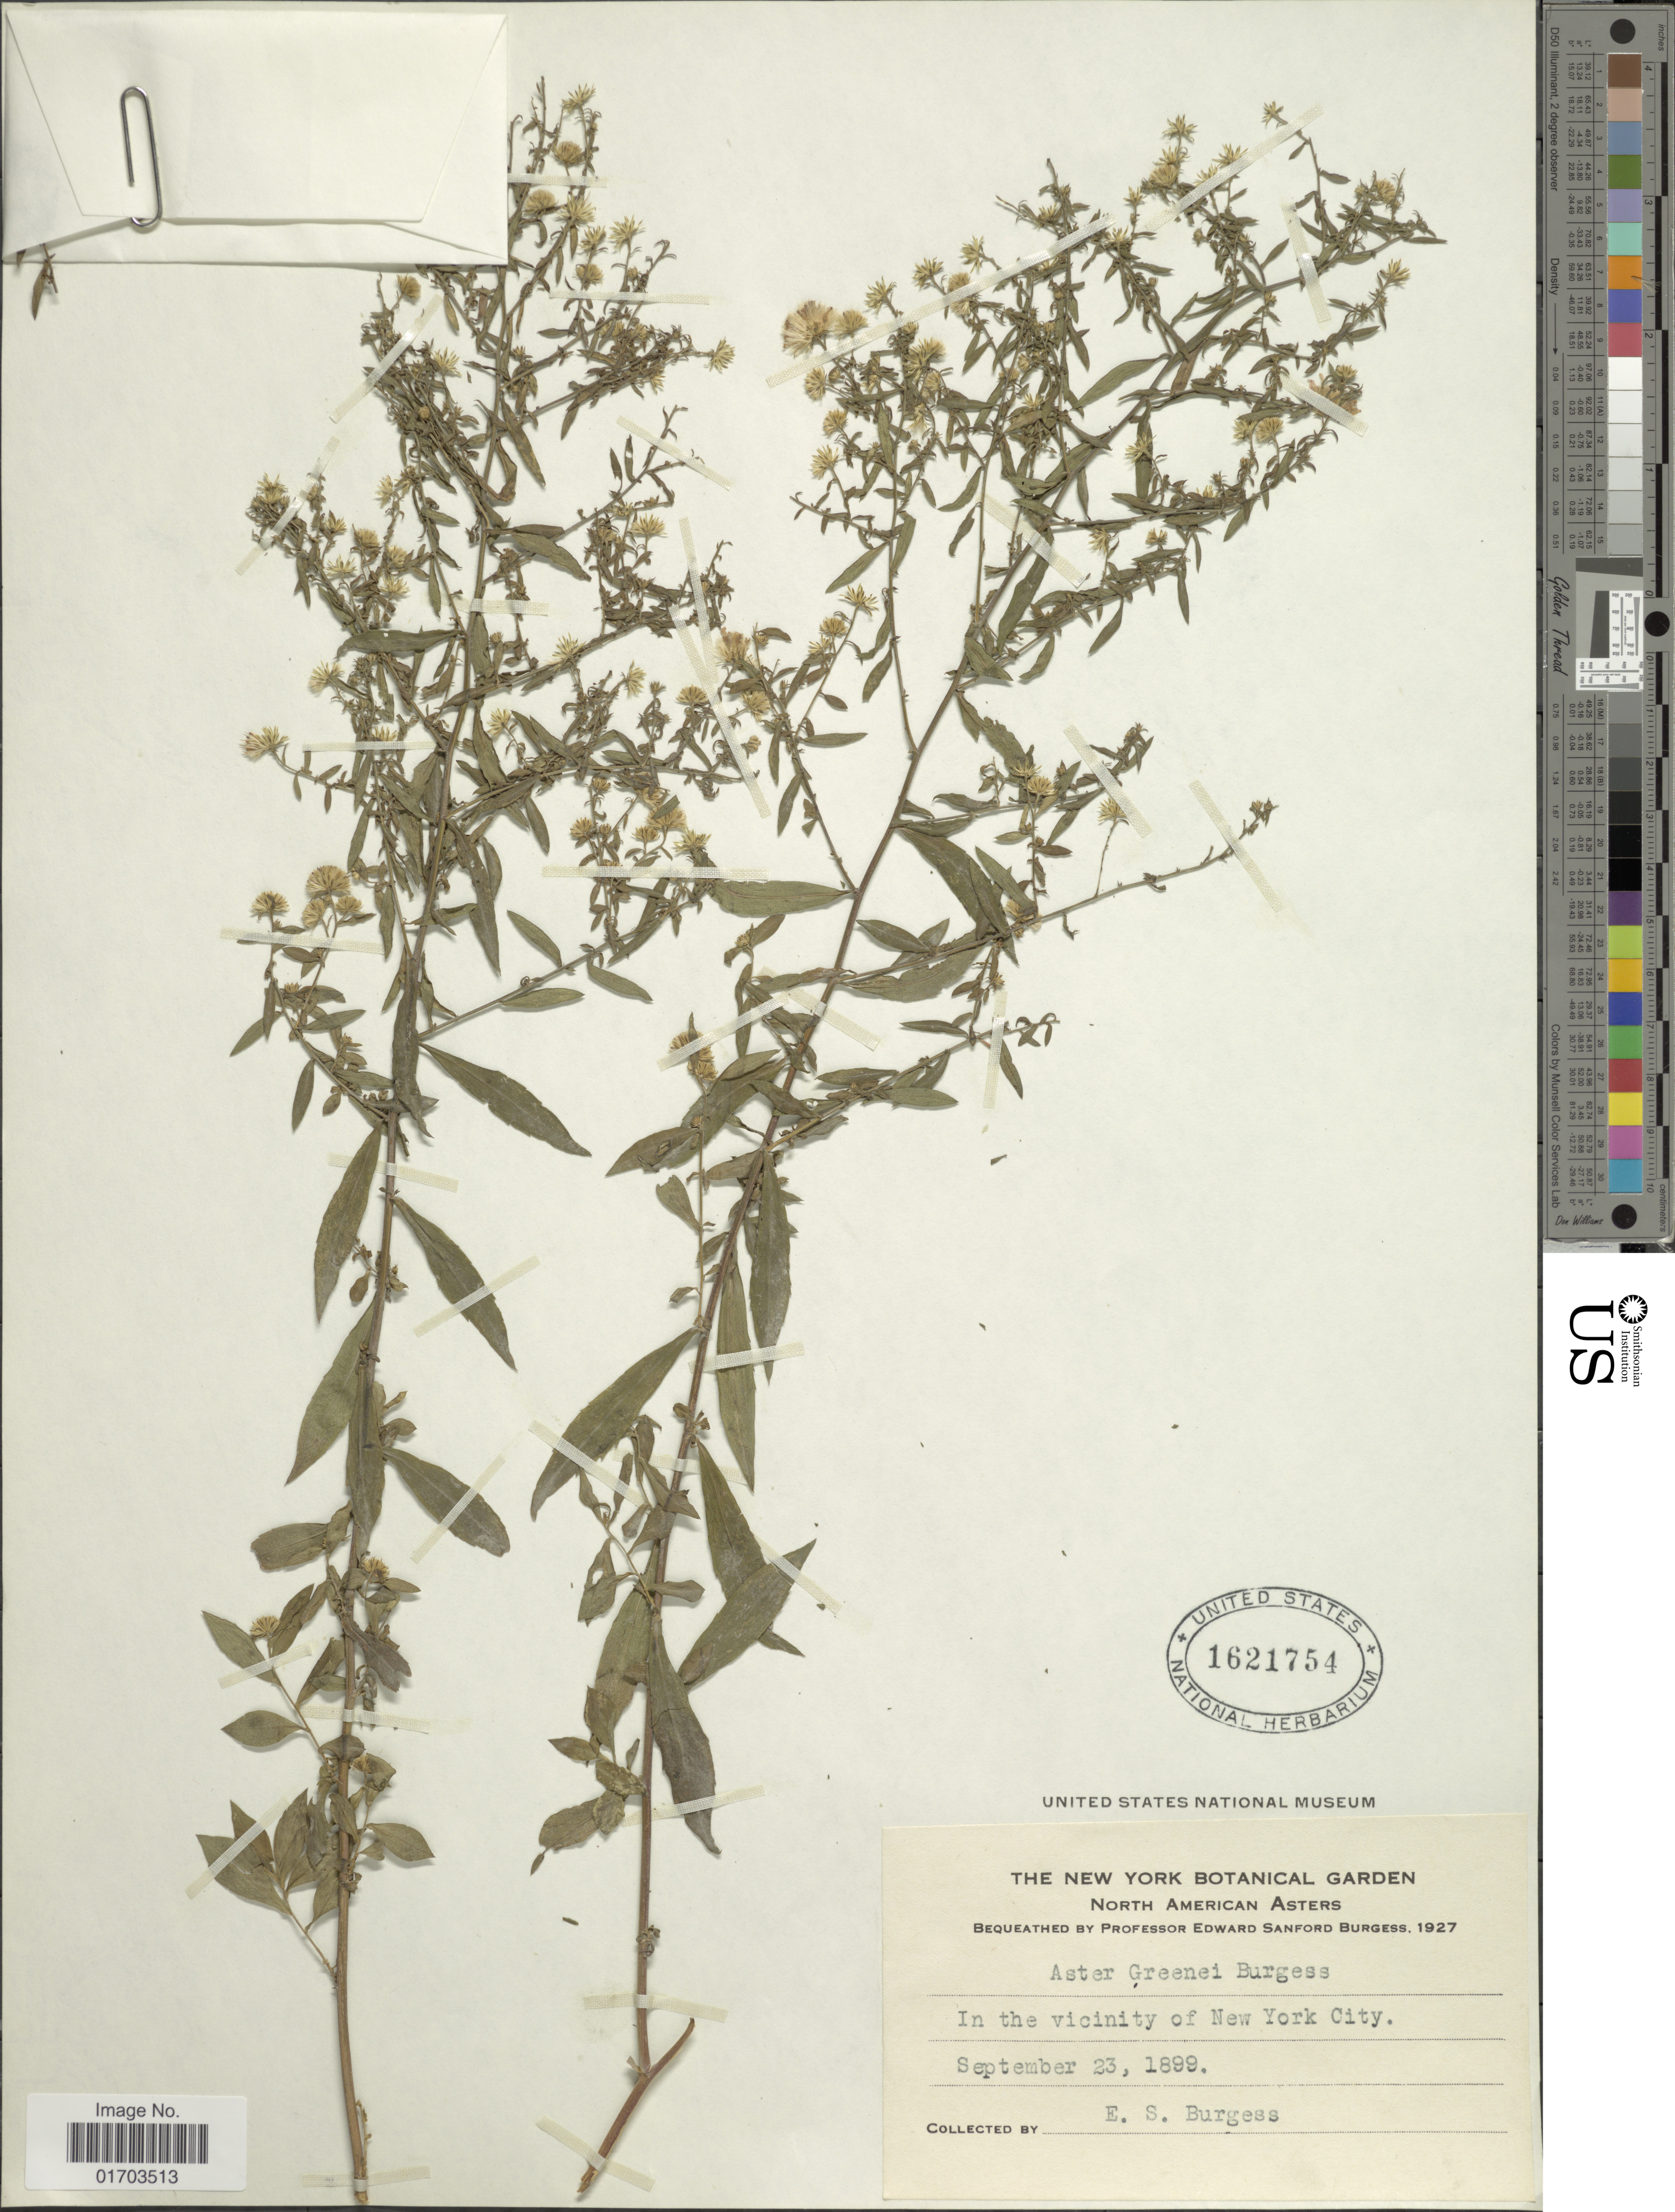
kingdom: Plantae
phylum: Tracheophyta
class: Magnoliopsida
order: Asterales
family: Asteraceae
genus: Aster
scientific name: Aster greenei E.S. Burgess sp. nov. ined.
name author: E.S. Burgess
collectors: E. Burgess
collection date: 1899-09-23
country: United States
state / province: New York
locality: North American Asters, in the vicinity of New York City.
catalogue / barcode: US 1621754